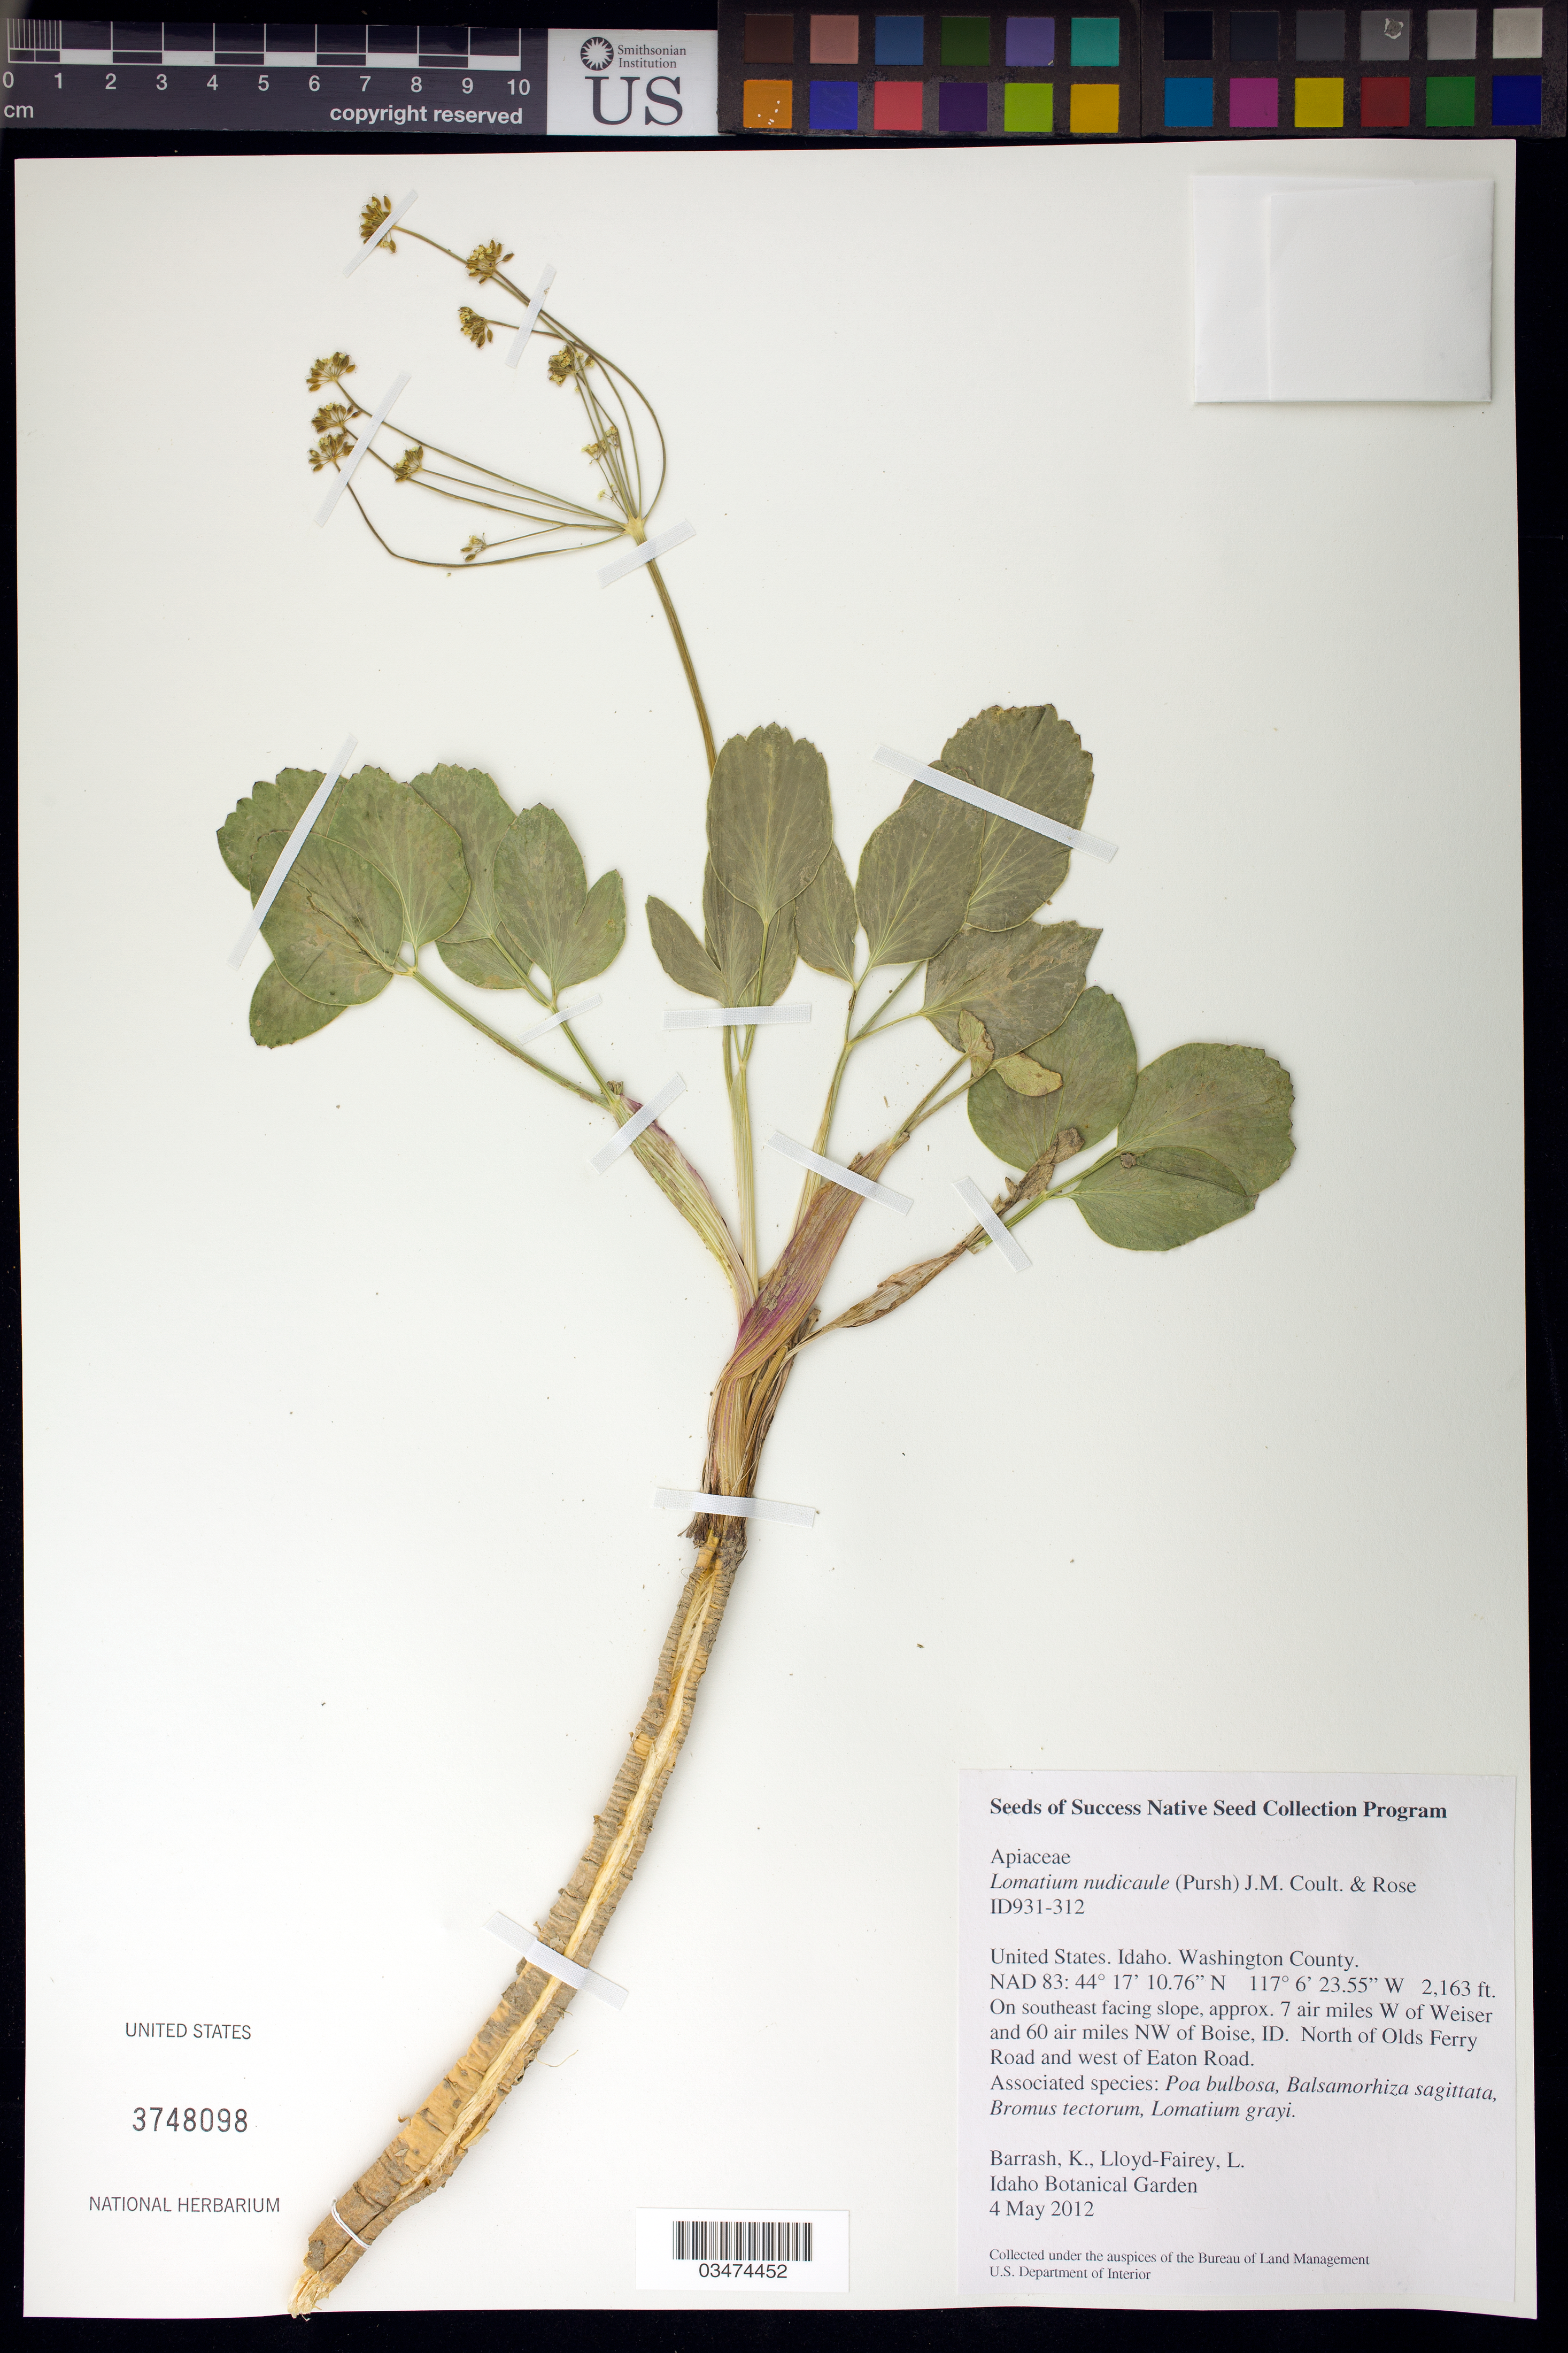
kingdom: Plantae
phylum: Tracheophyta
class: Magnoliopsida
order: Apiales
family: Apiaceae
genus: Lomatium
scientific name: Lomatium nudicaule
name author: (Pursh) J.M. Coult. & Rose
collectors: K. Barrash & L. Lloyd-Fairey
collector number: ID931-312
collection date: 2012-05-04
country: United States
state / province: Idaho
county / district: Washington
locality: Approx. 7 air miles W of Weiser and 60 air miles NW of Boise. N of Olds Ferry Rd. and W of Eaton Rd.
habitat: Associated species: Poa bulbosa, Lomatium grayi, Bromus tectorum, ect.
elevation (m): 659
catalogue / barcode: US 3748098